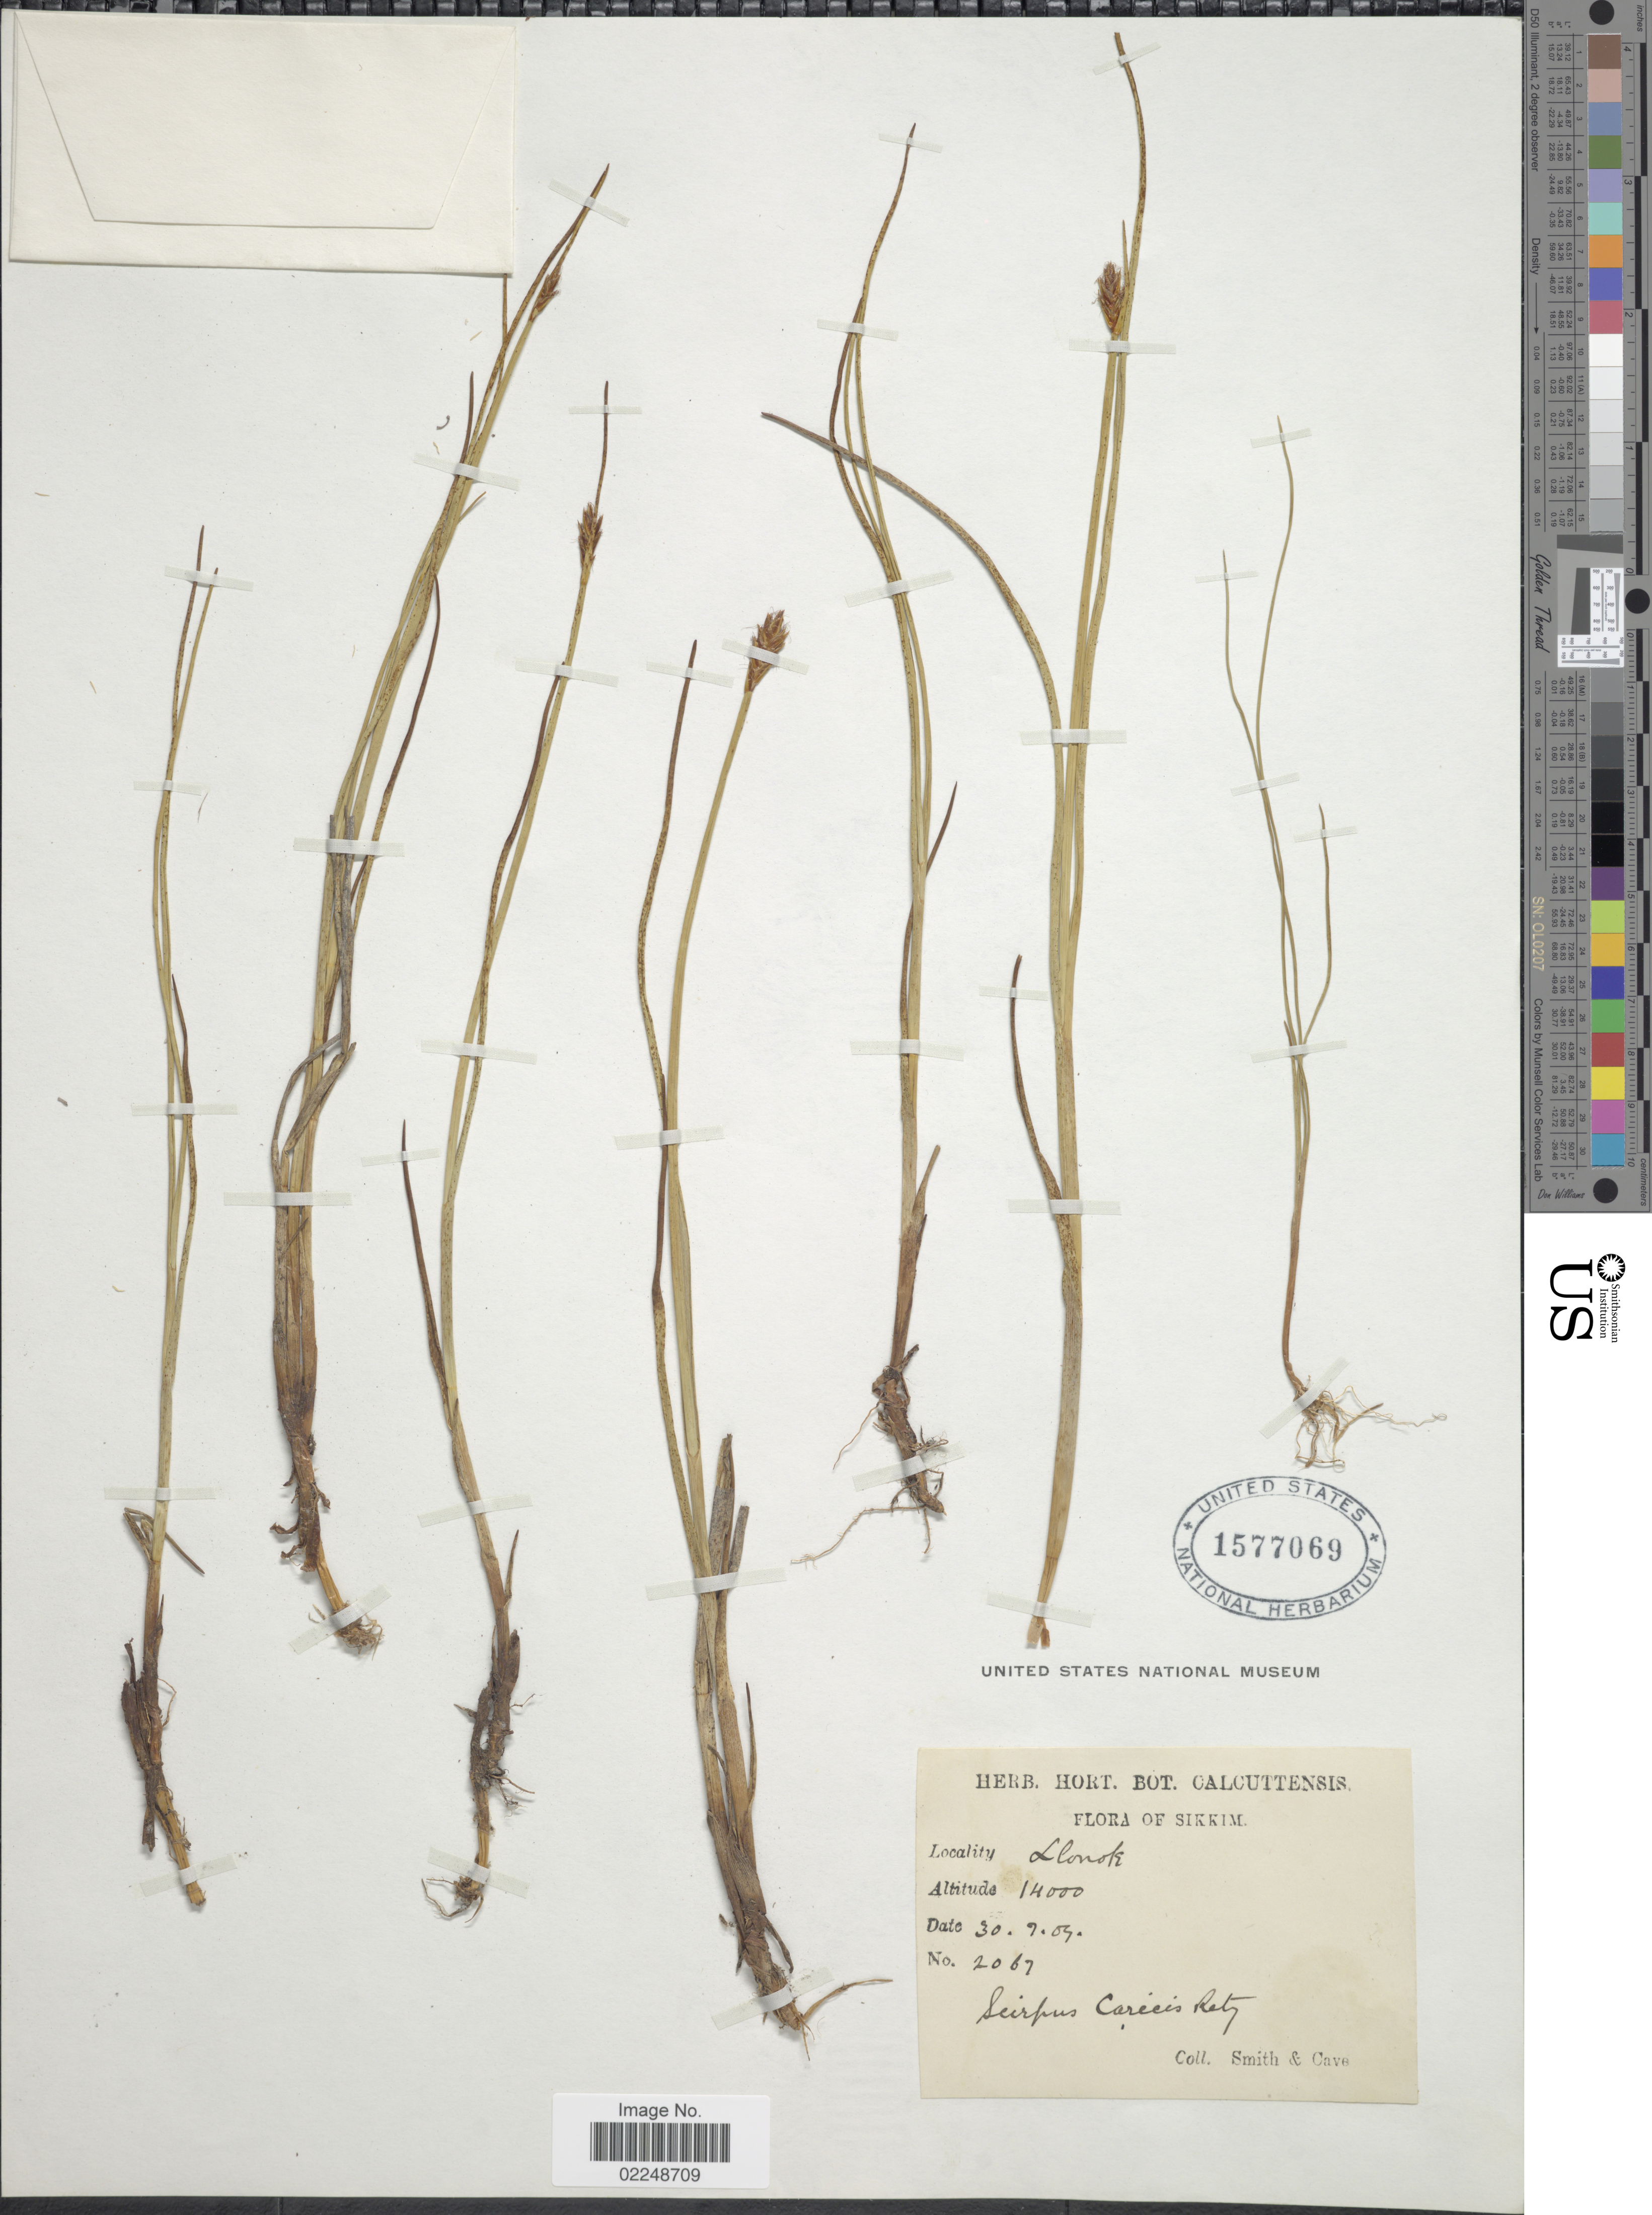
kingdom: Plantae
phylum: Tracheophyta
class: Liliopsida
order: Poales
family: Cyperaceae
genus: Blysmus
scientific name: Blysmus compressus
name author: (L.) Panzer ex Link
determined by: Strong, Mark T., (BOT), Smithsonian Institution - National Museum of Natural History (UNITED STATES)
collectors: -- Smith & Cave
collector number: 2067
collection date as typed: Transcribed d/m/y: 30/7/9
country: India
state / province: Sikkim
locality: Llonok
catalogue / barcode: US 1577069